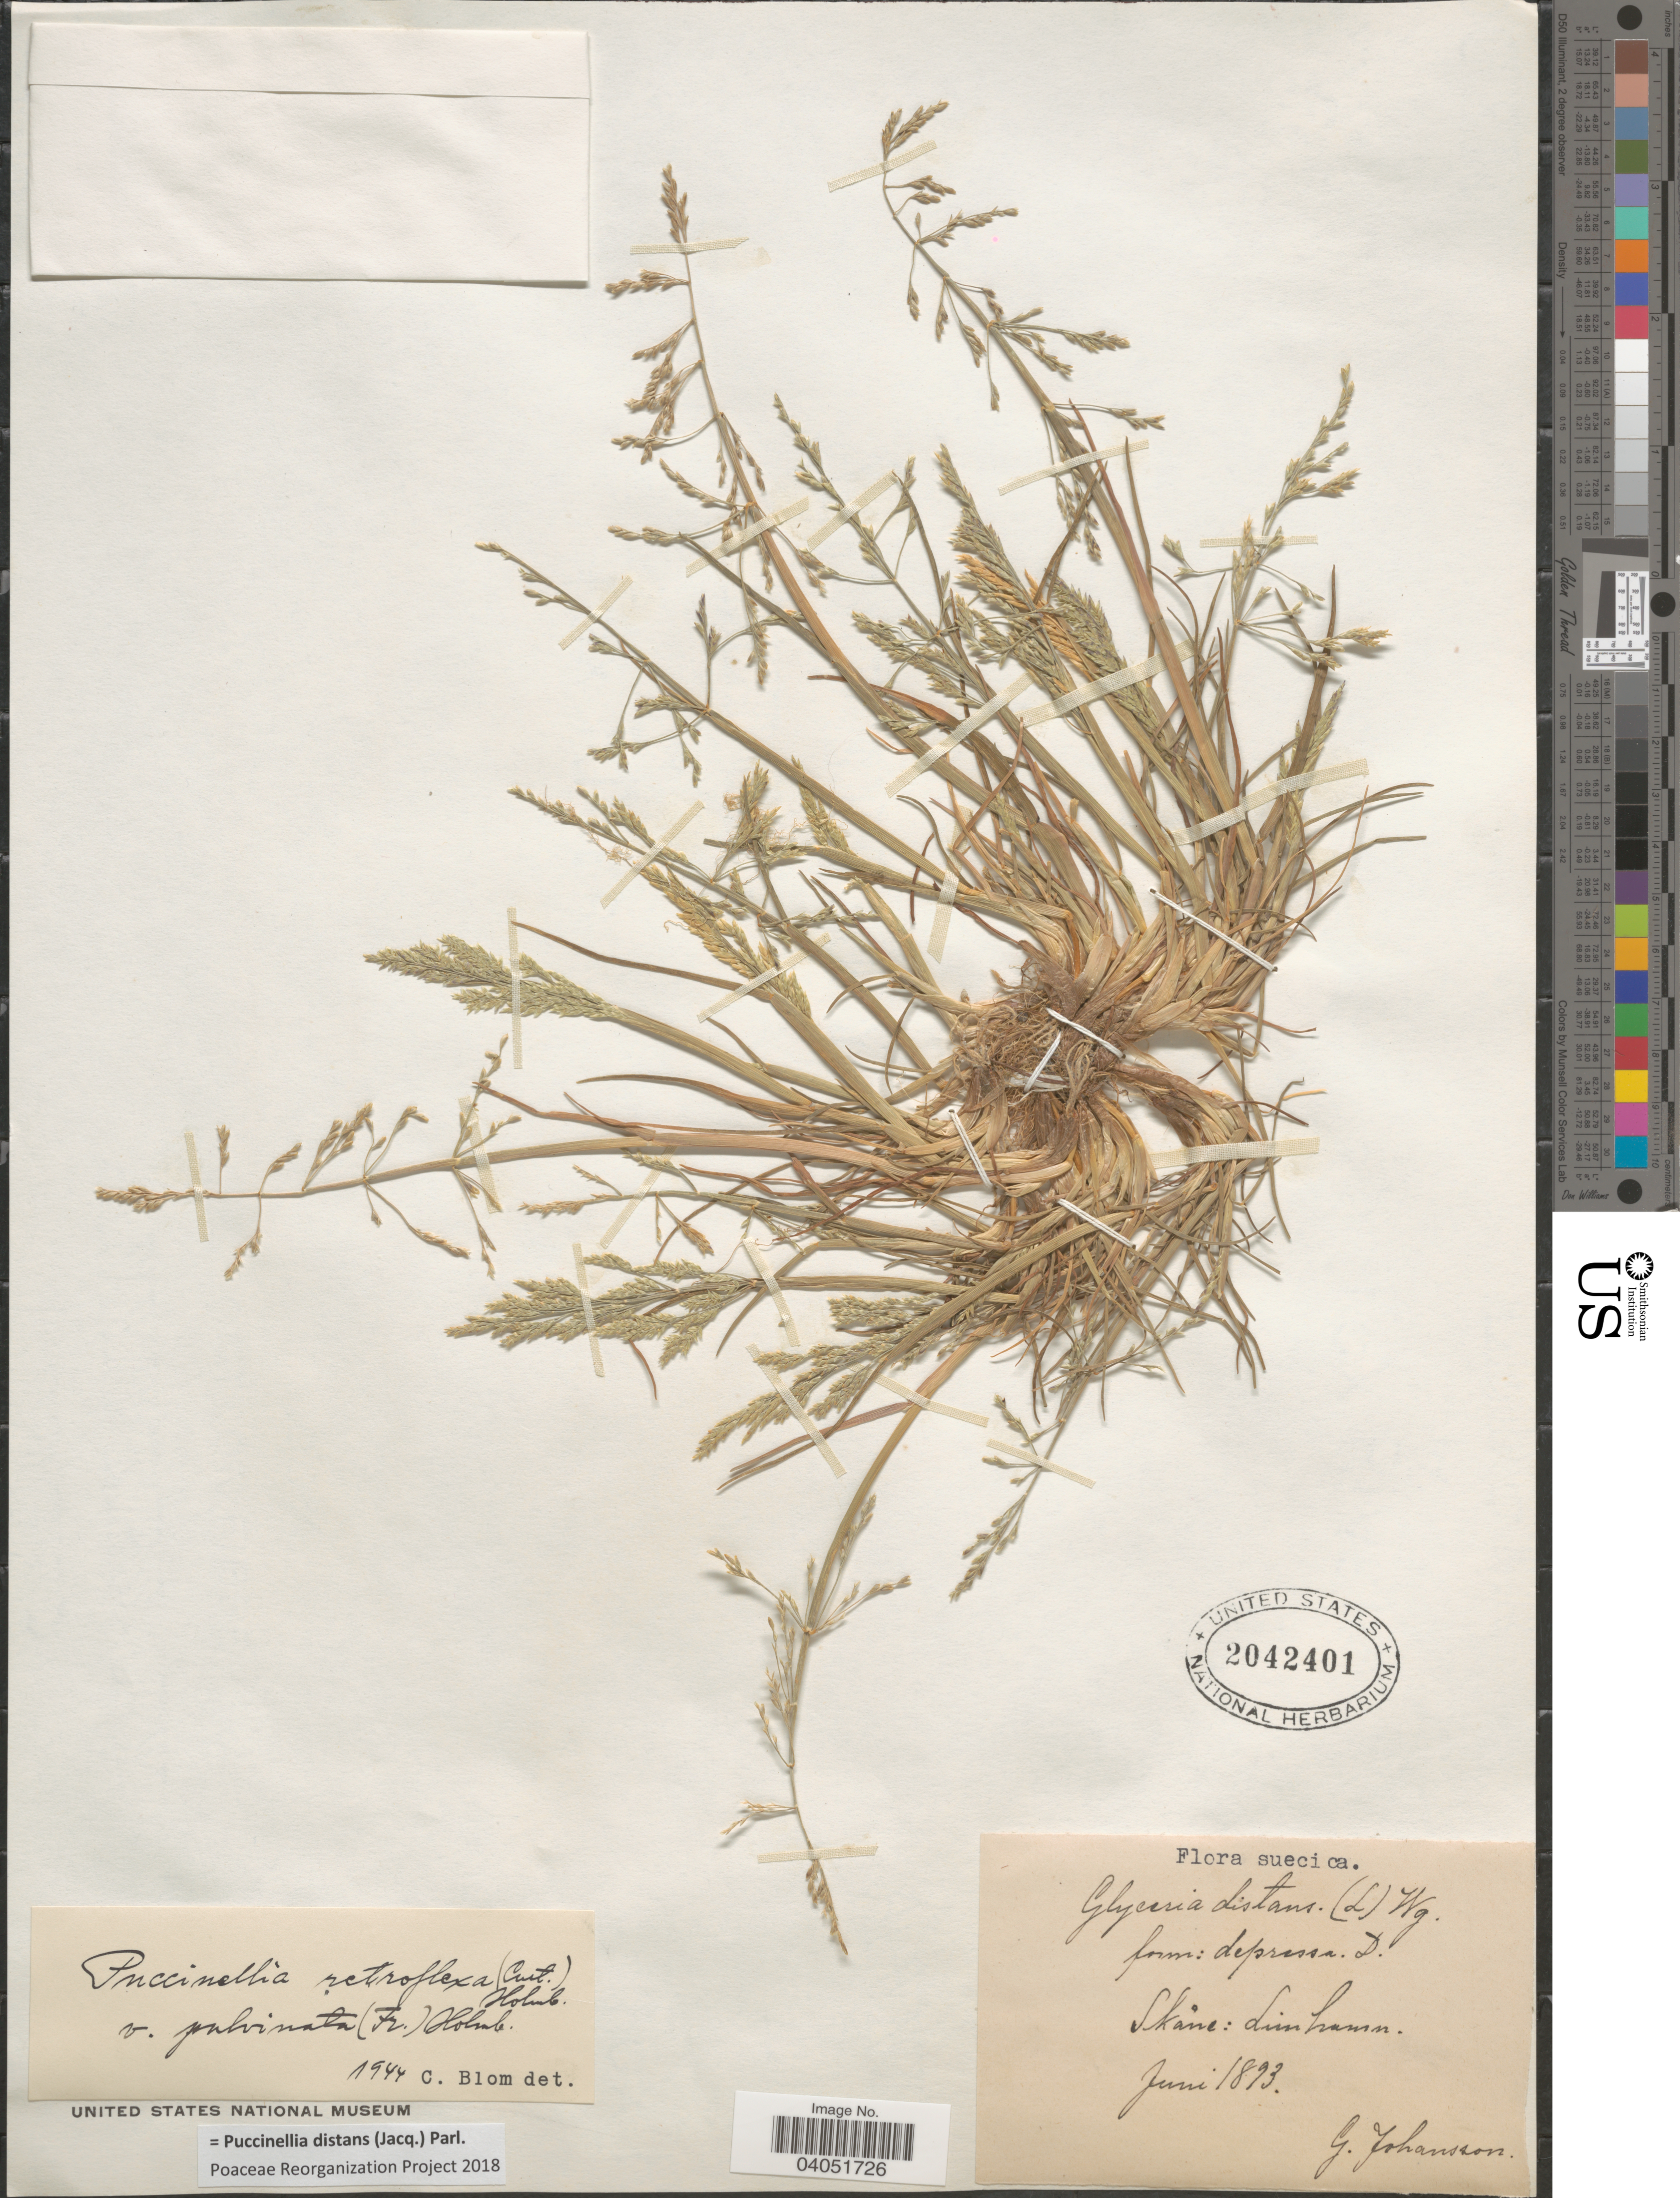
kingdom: Plantae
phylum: Tracheophyta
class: Liliopsida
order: Poales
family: Poaceae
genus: Puccinellia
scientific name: Puccinellia distans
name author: (Jacq.) Parl.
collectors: G. Johansson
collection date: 1893-06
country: Sweden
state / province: Skåne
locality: Suecica. Limhamn.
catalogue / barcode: US 2042401